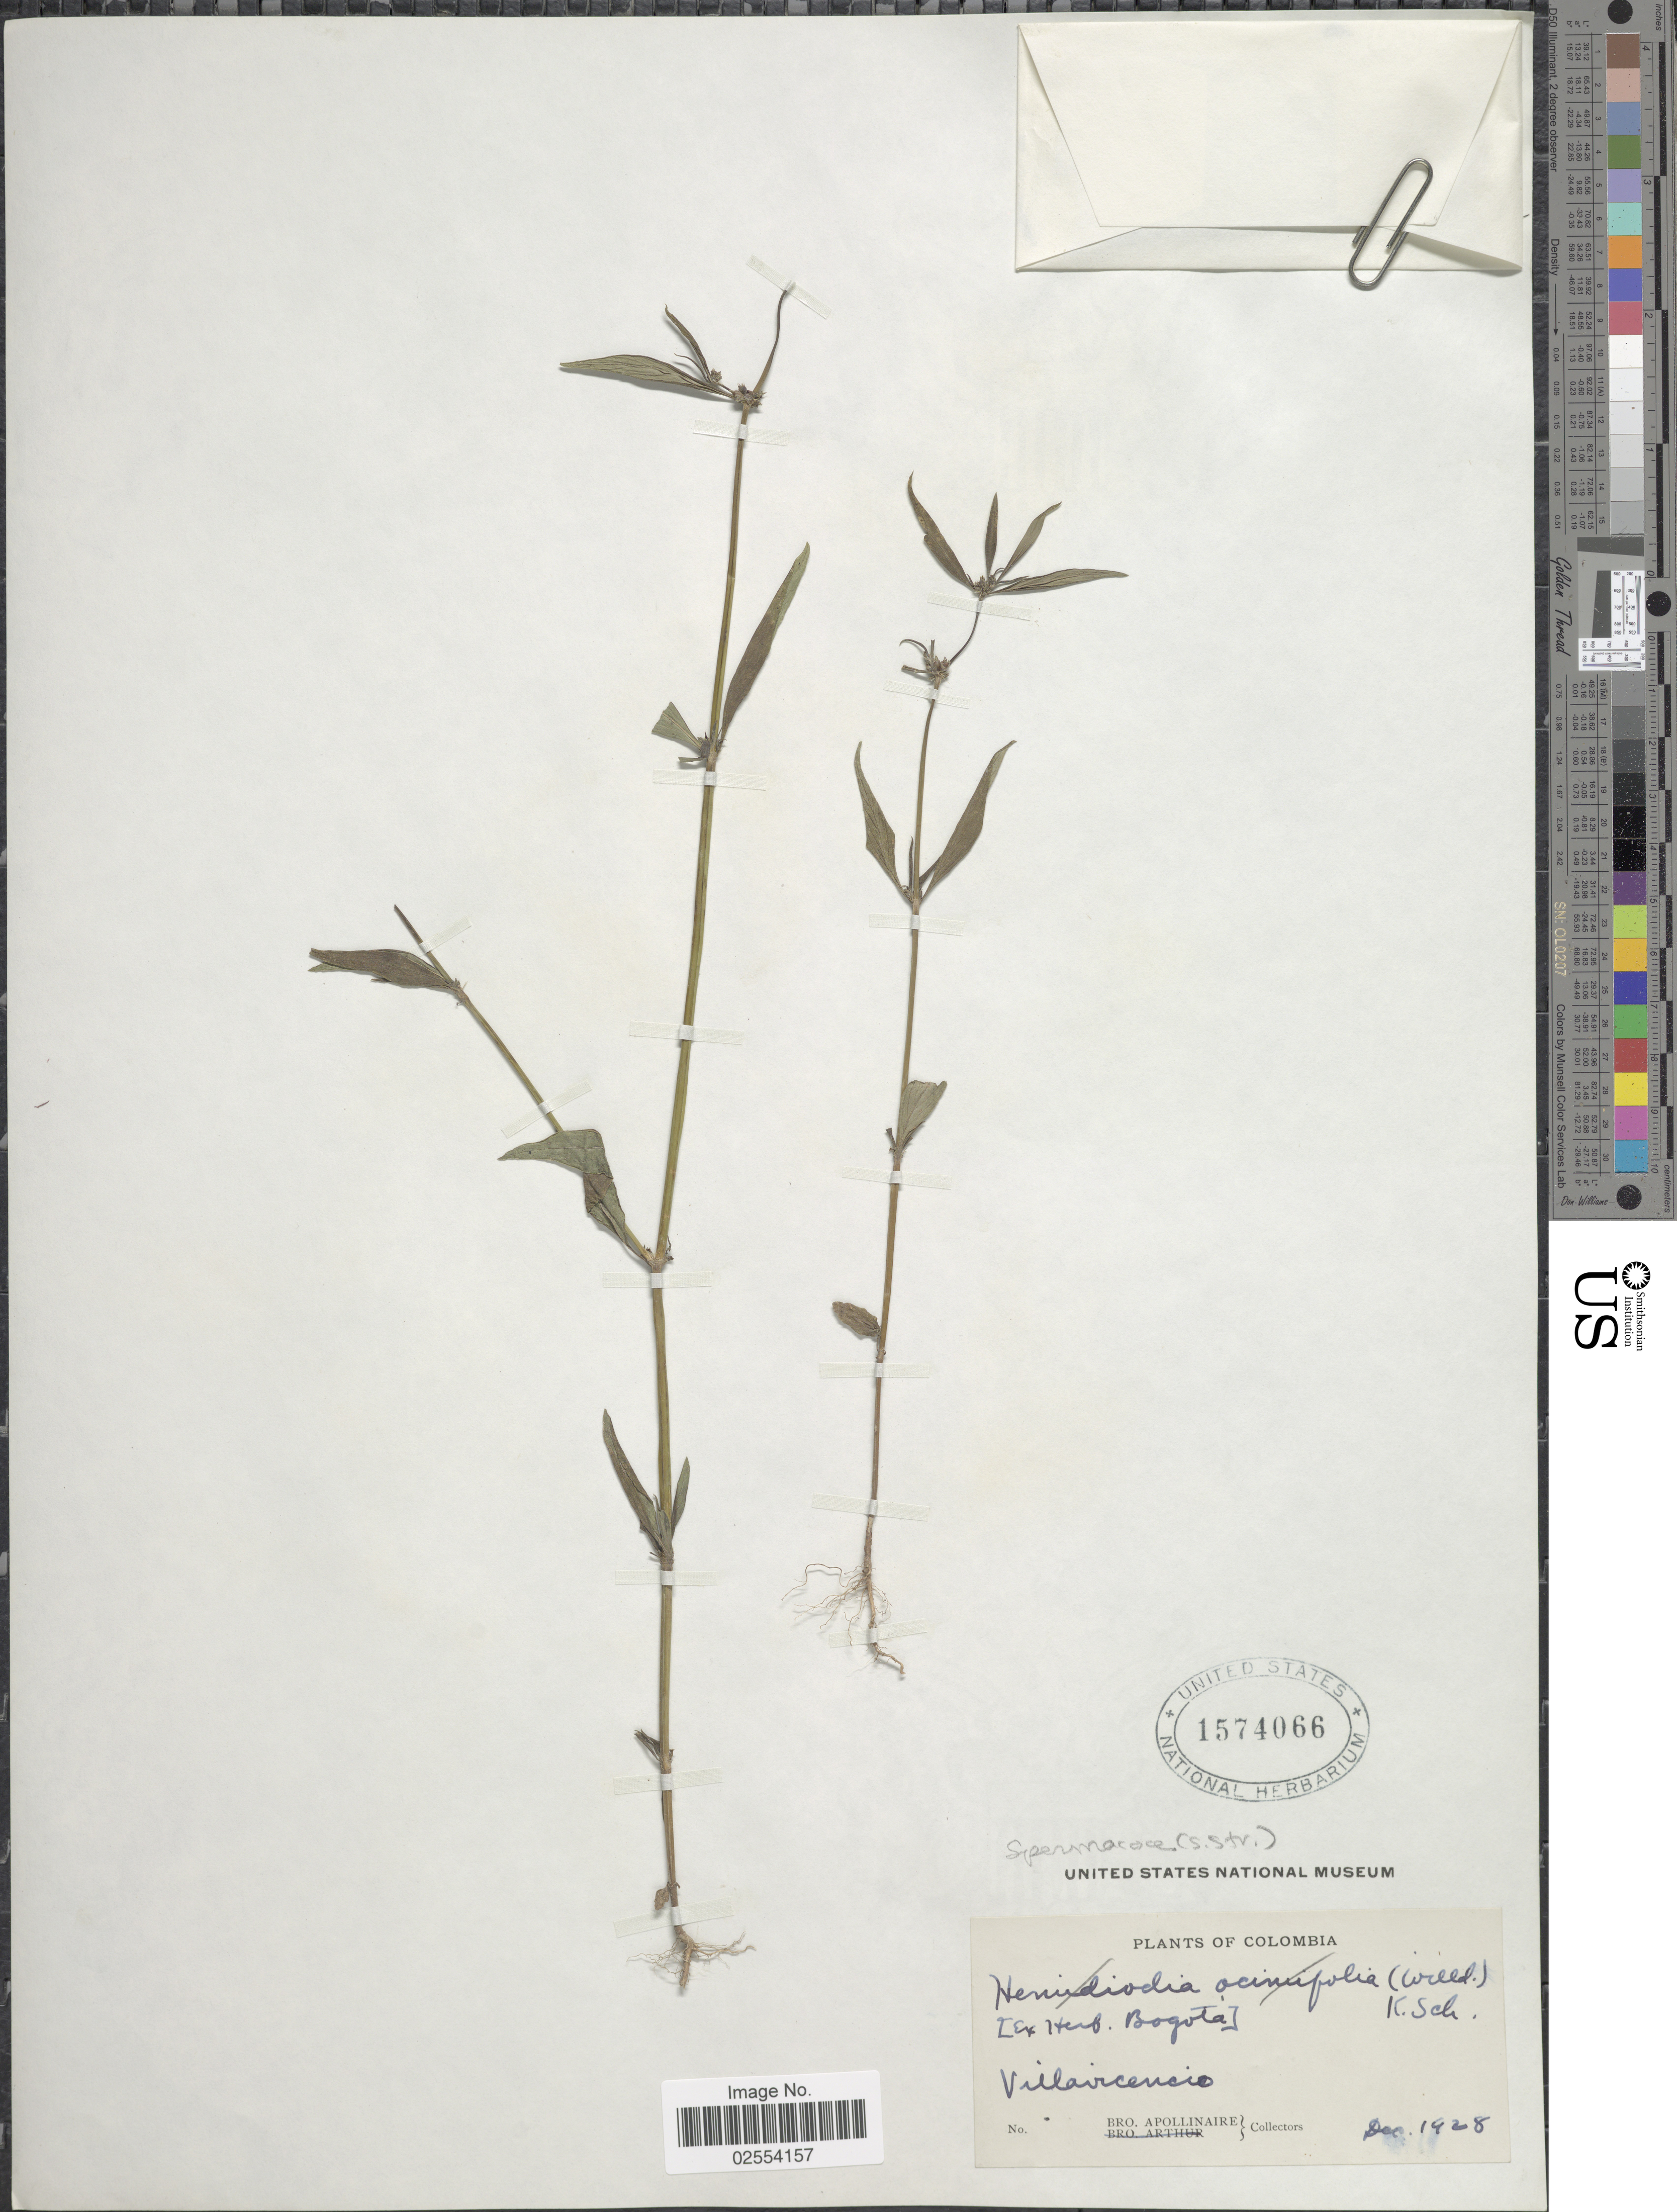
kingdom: Plantae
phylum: Tracheophyta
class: Magnoliopsida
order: Gentianales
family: Rubiaceae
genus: Spermacoce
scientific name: Spermacoce sp.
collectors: Bro. Apollinaire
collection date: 1928-12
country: Colombia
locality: Villavicencio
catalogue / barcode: US 1574066